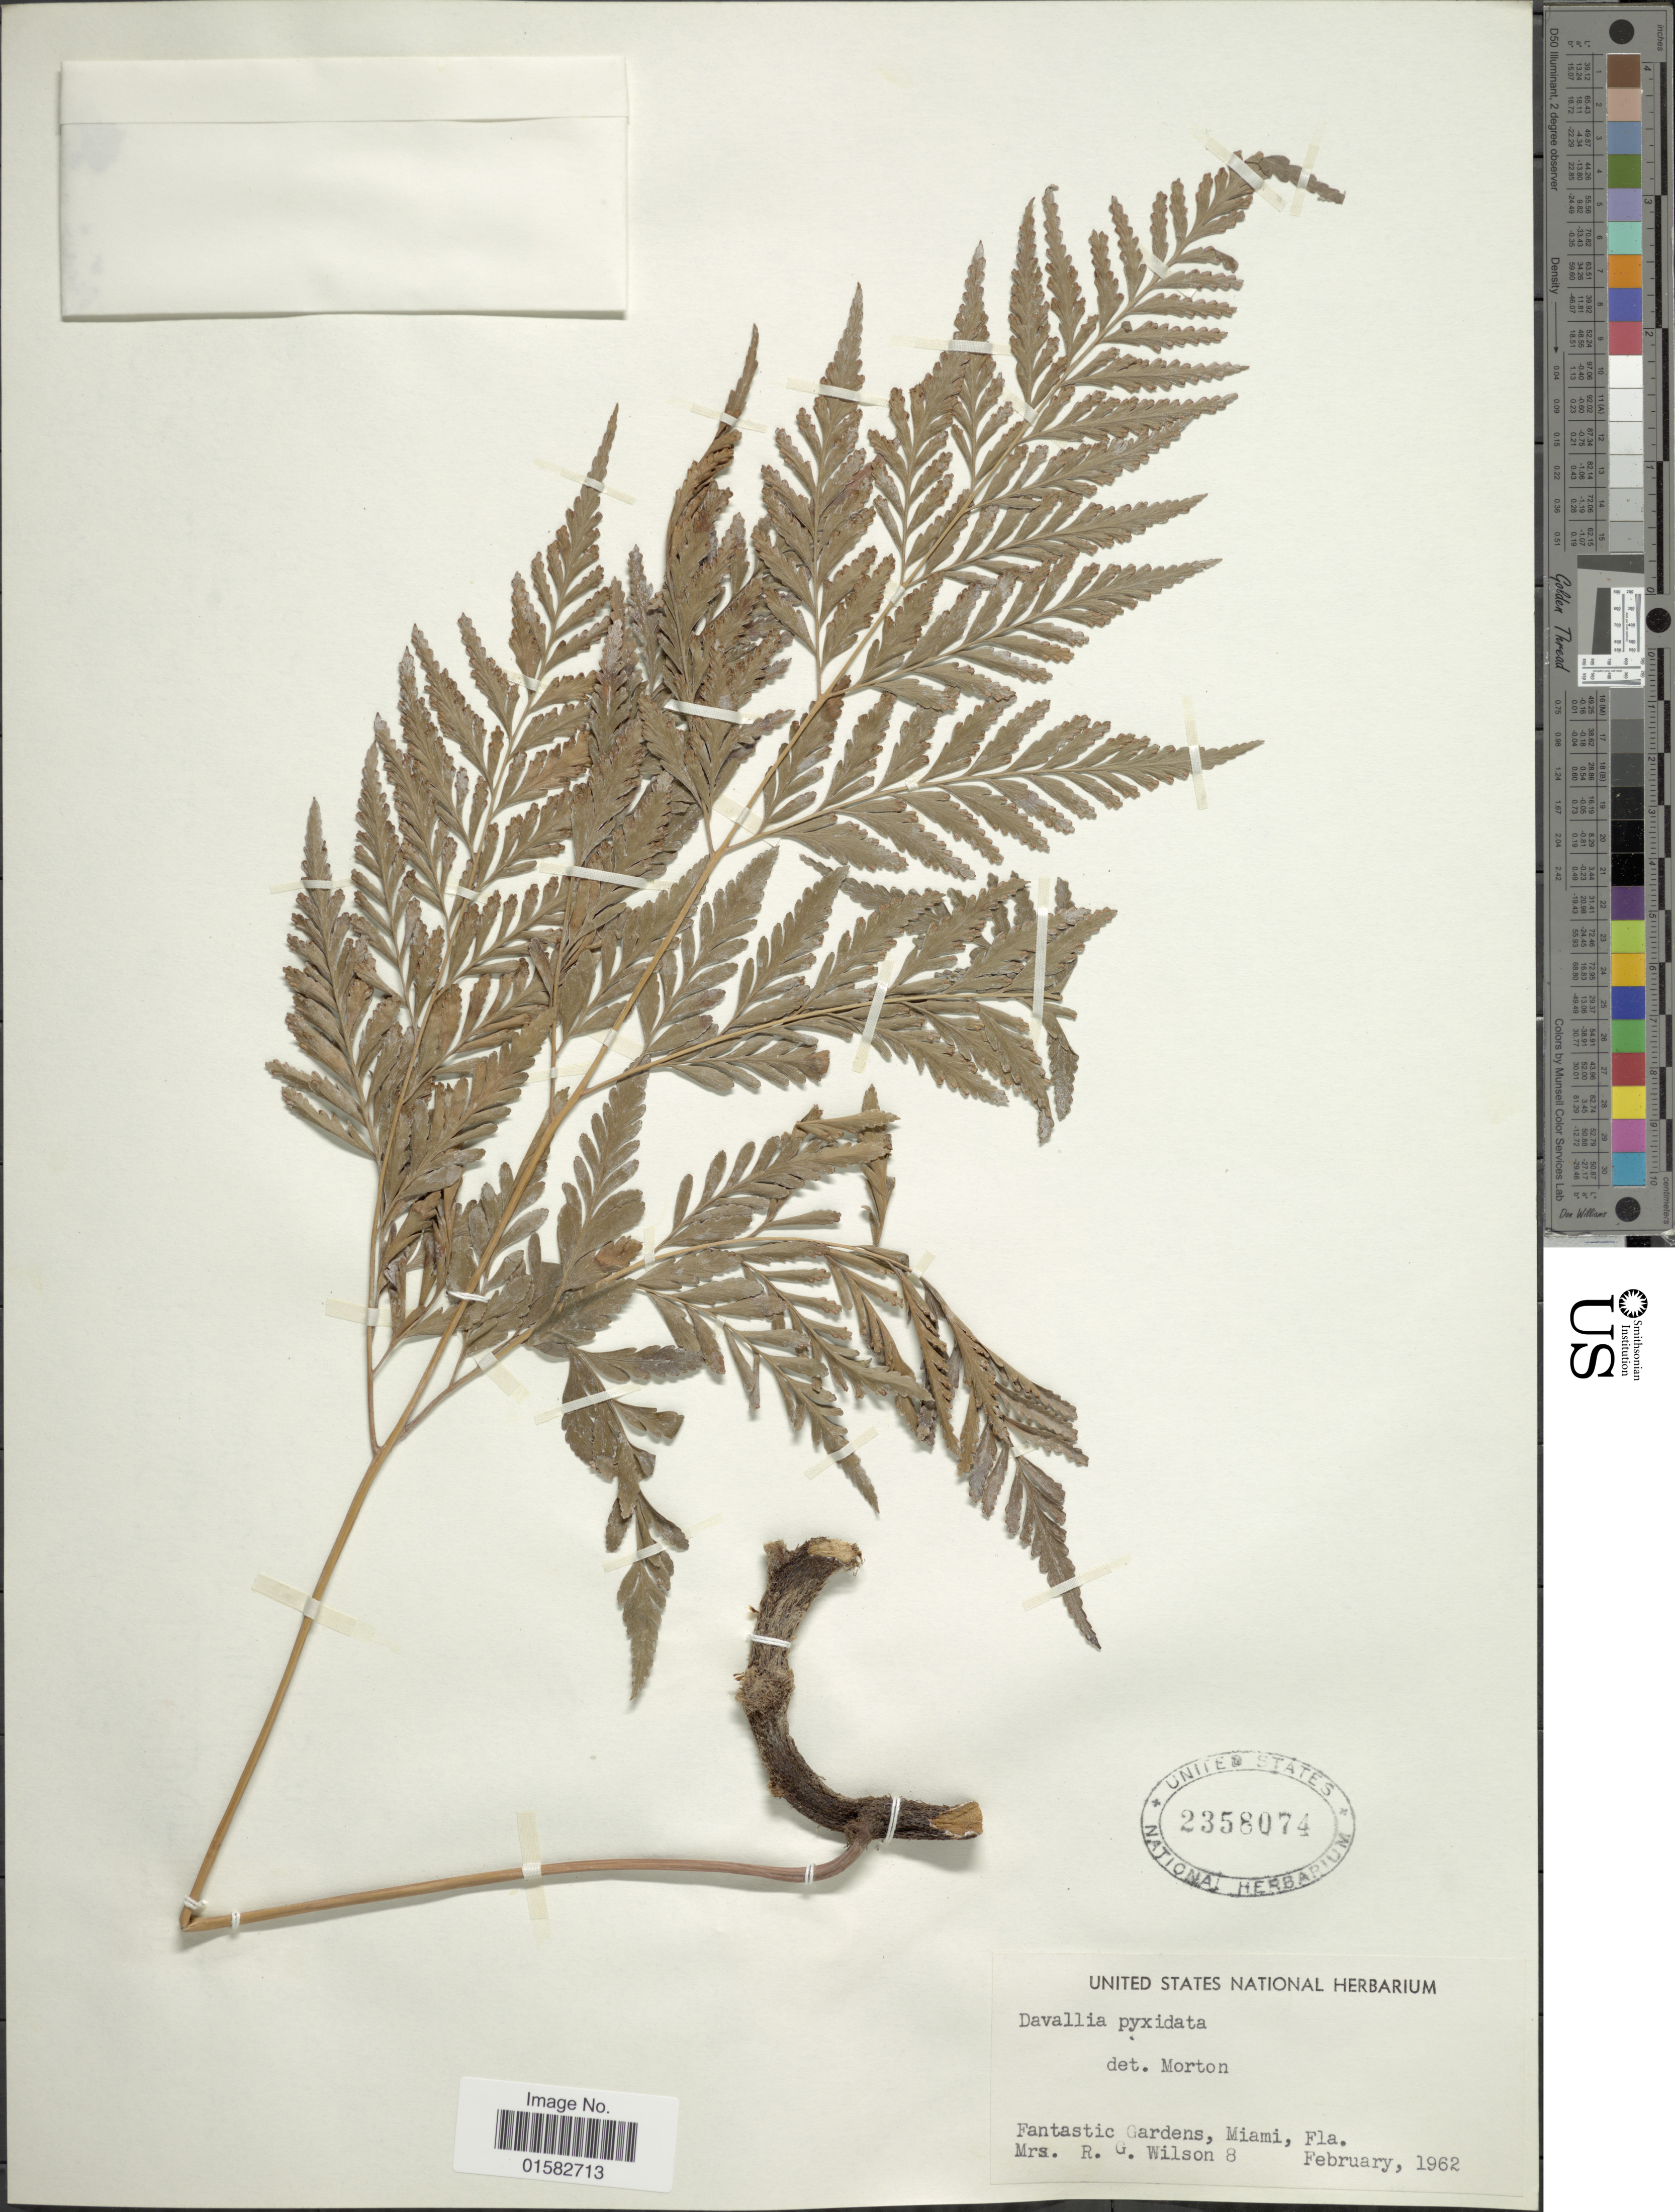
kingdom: Plantae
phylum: Tracheophyta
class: Polypodiopsida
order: Polypodiales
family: Davalliaceae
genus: Davallia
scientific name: Davallia pyxidata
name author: Cav.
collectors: R. G. Wilson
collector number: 8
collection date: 1962-02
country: United States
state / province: Florida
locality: Fantastic Gardens, Miami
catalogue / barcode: US 2358074